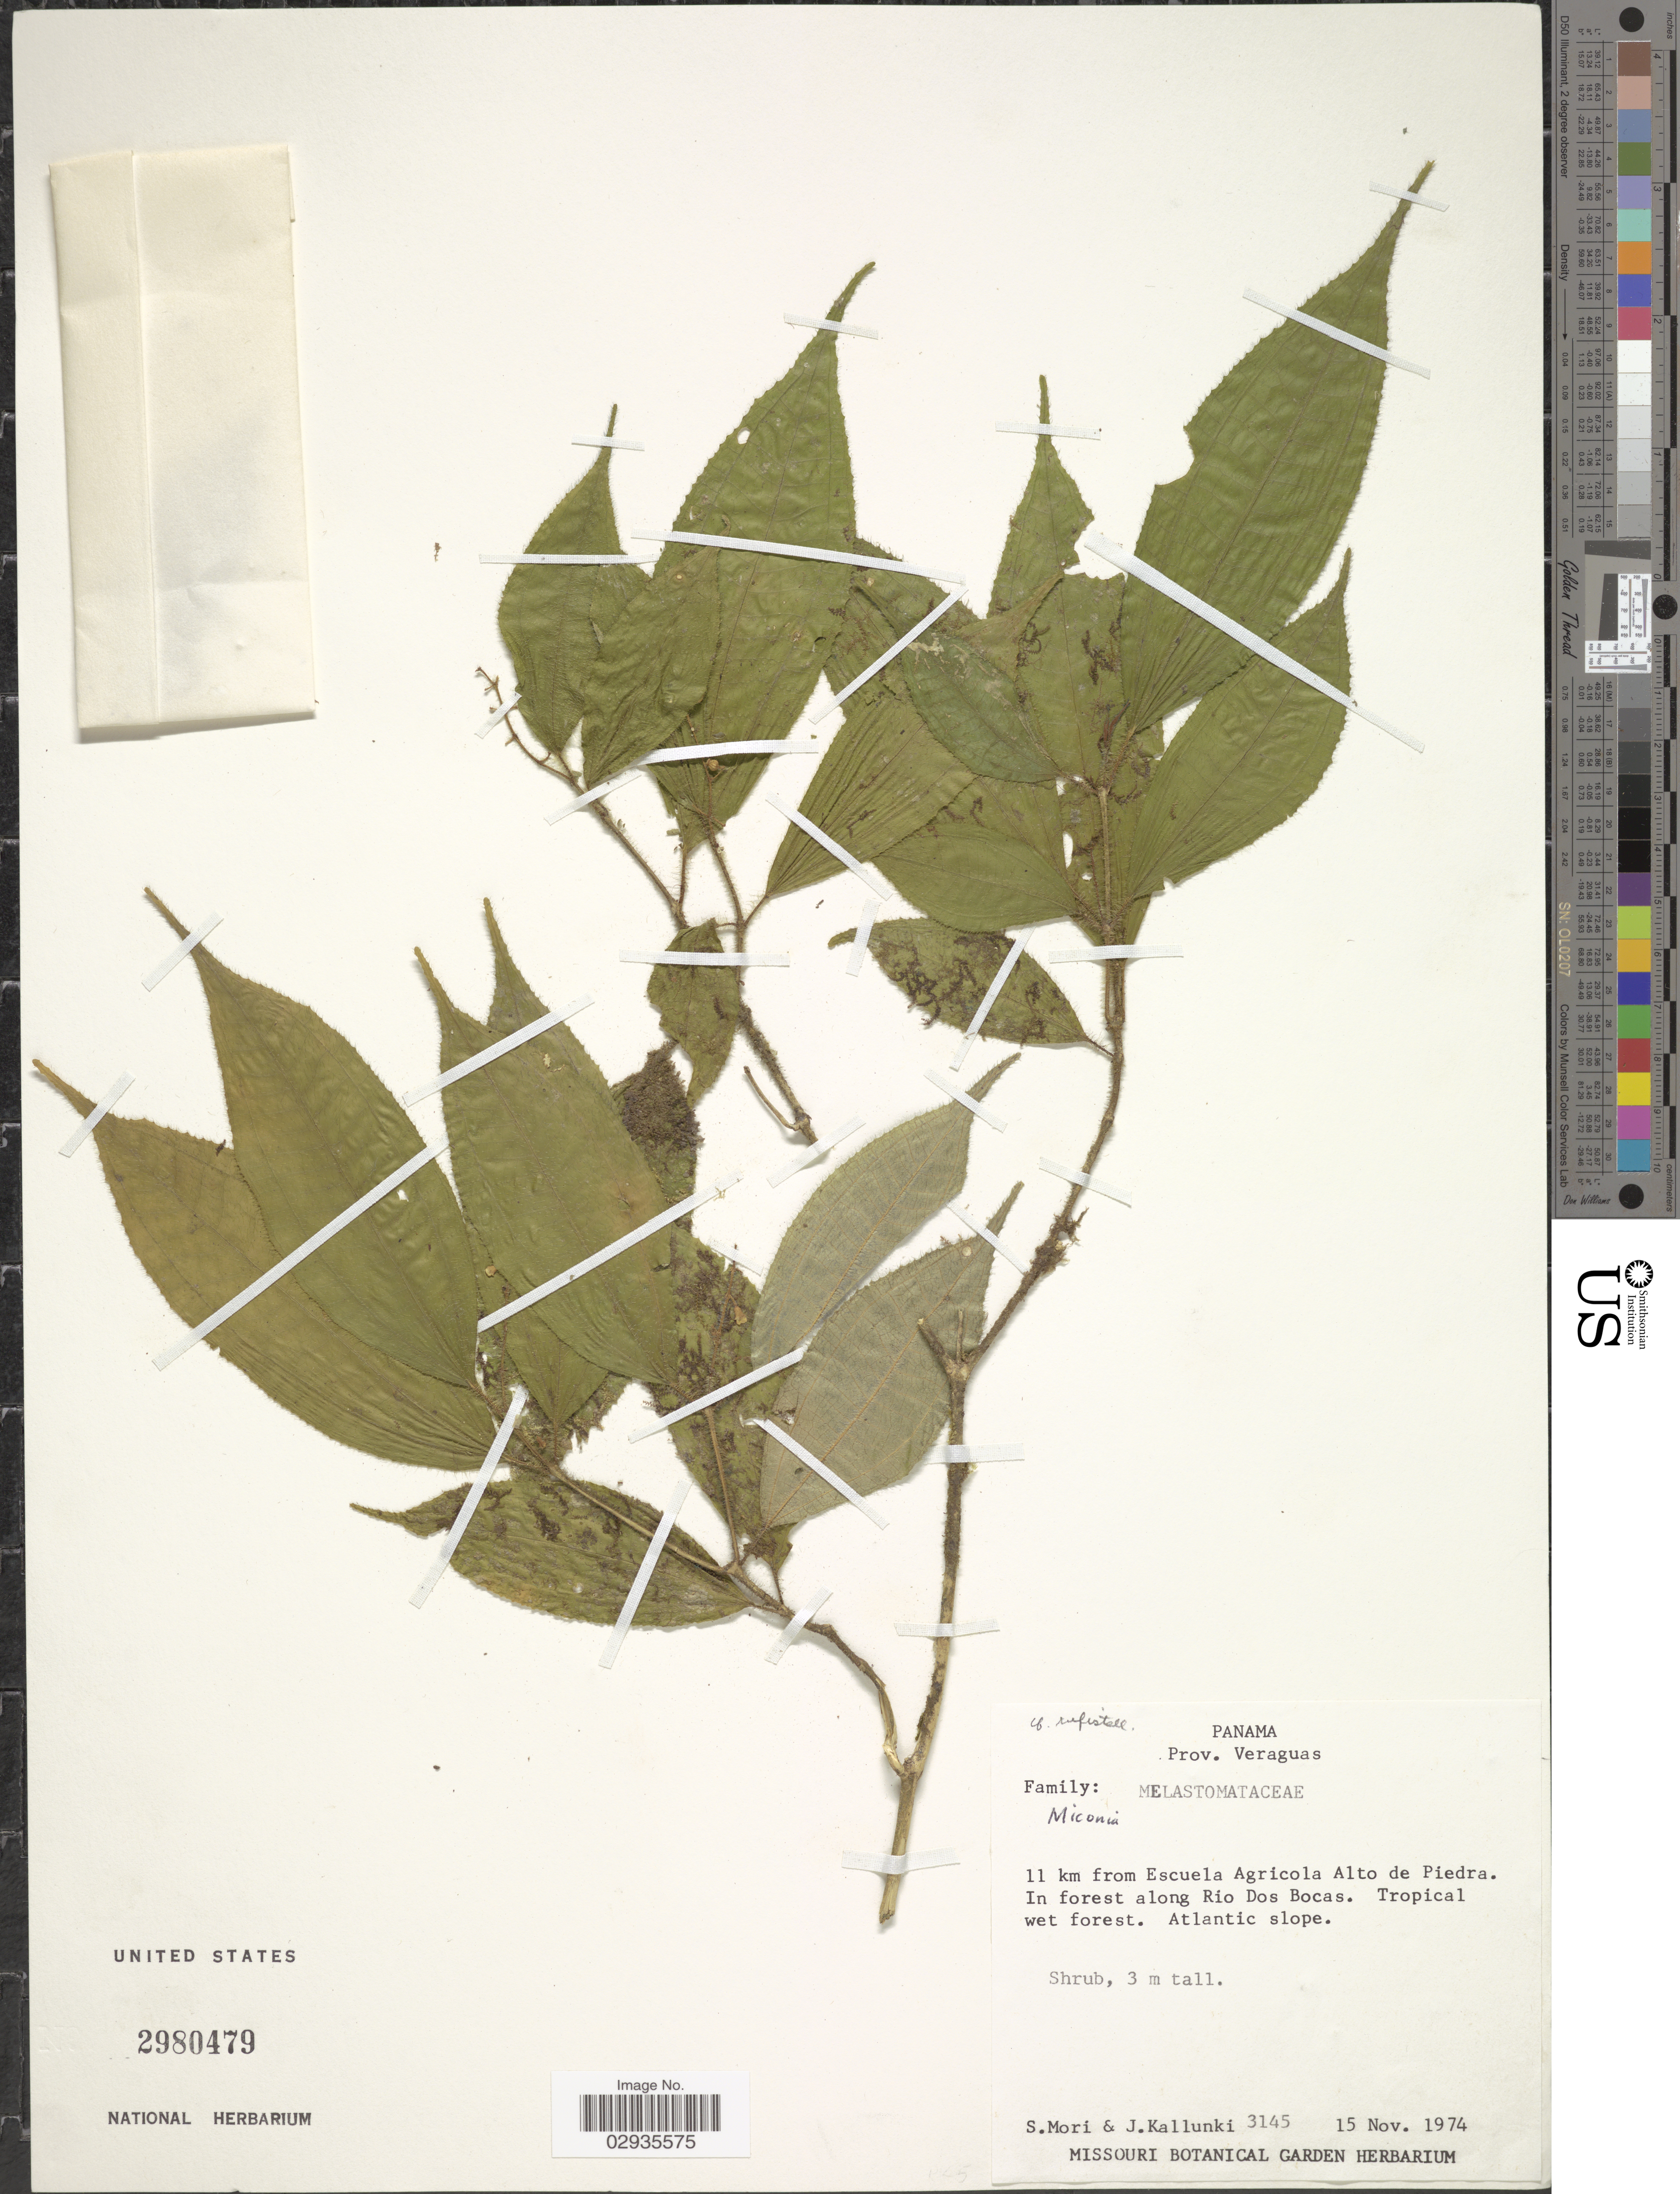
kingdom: Plantae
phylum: Tracheophyta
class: Magnoliopsida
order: Myrtales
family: Melastomataceae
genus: Miconia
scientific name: Miconia sp.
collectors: S. Mori & J. Kallunki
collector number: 3145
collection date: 1974-11-15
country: Panama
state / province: Veraguas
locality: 11 km from Escuela Agricola Alto de Piedra. In forest along Rio Dos Bocas. Atlantic slope.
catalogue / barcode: US 2980479